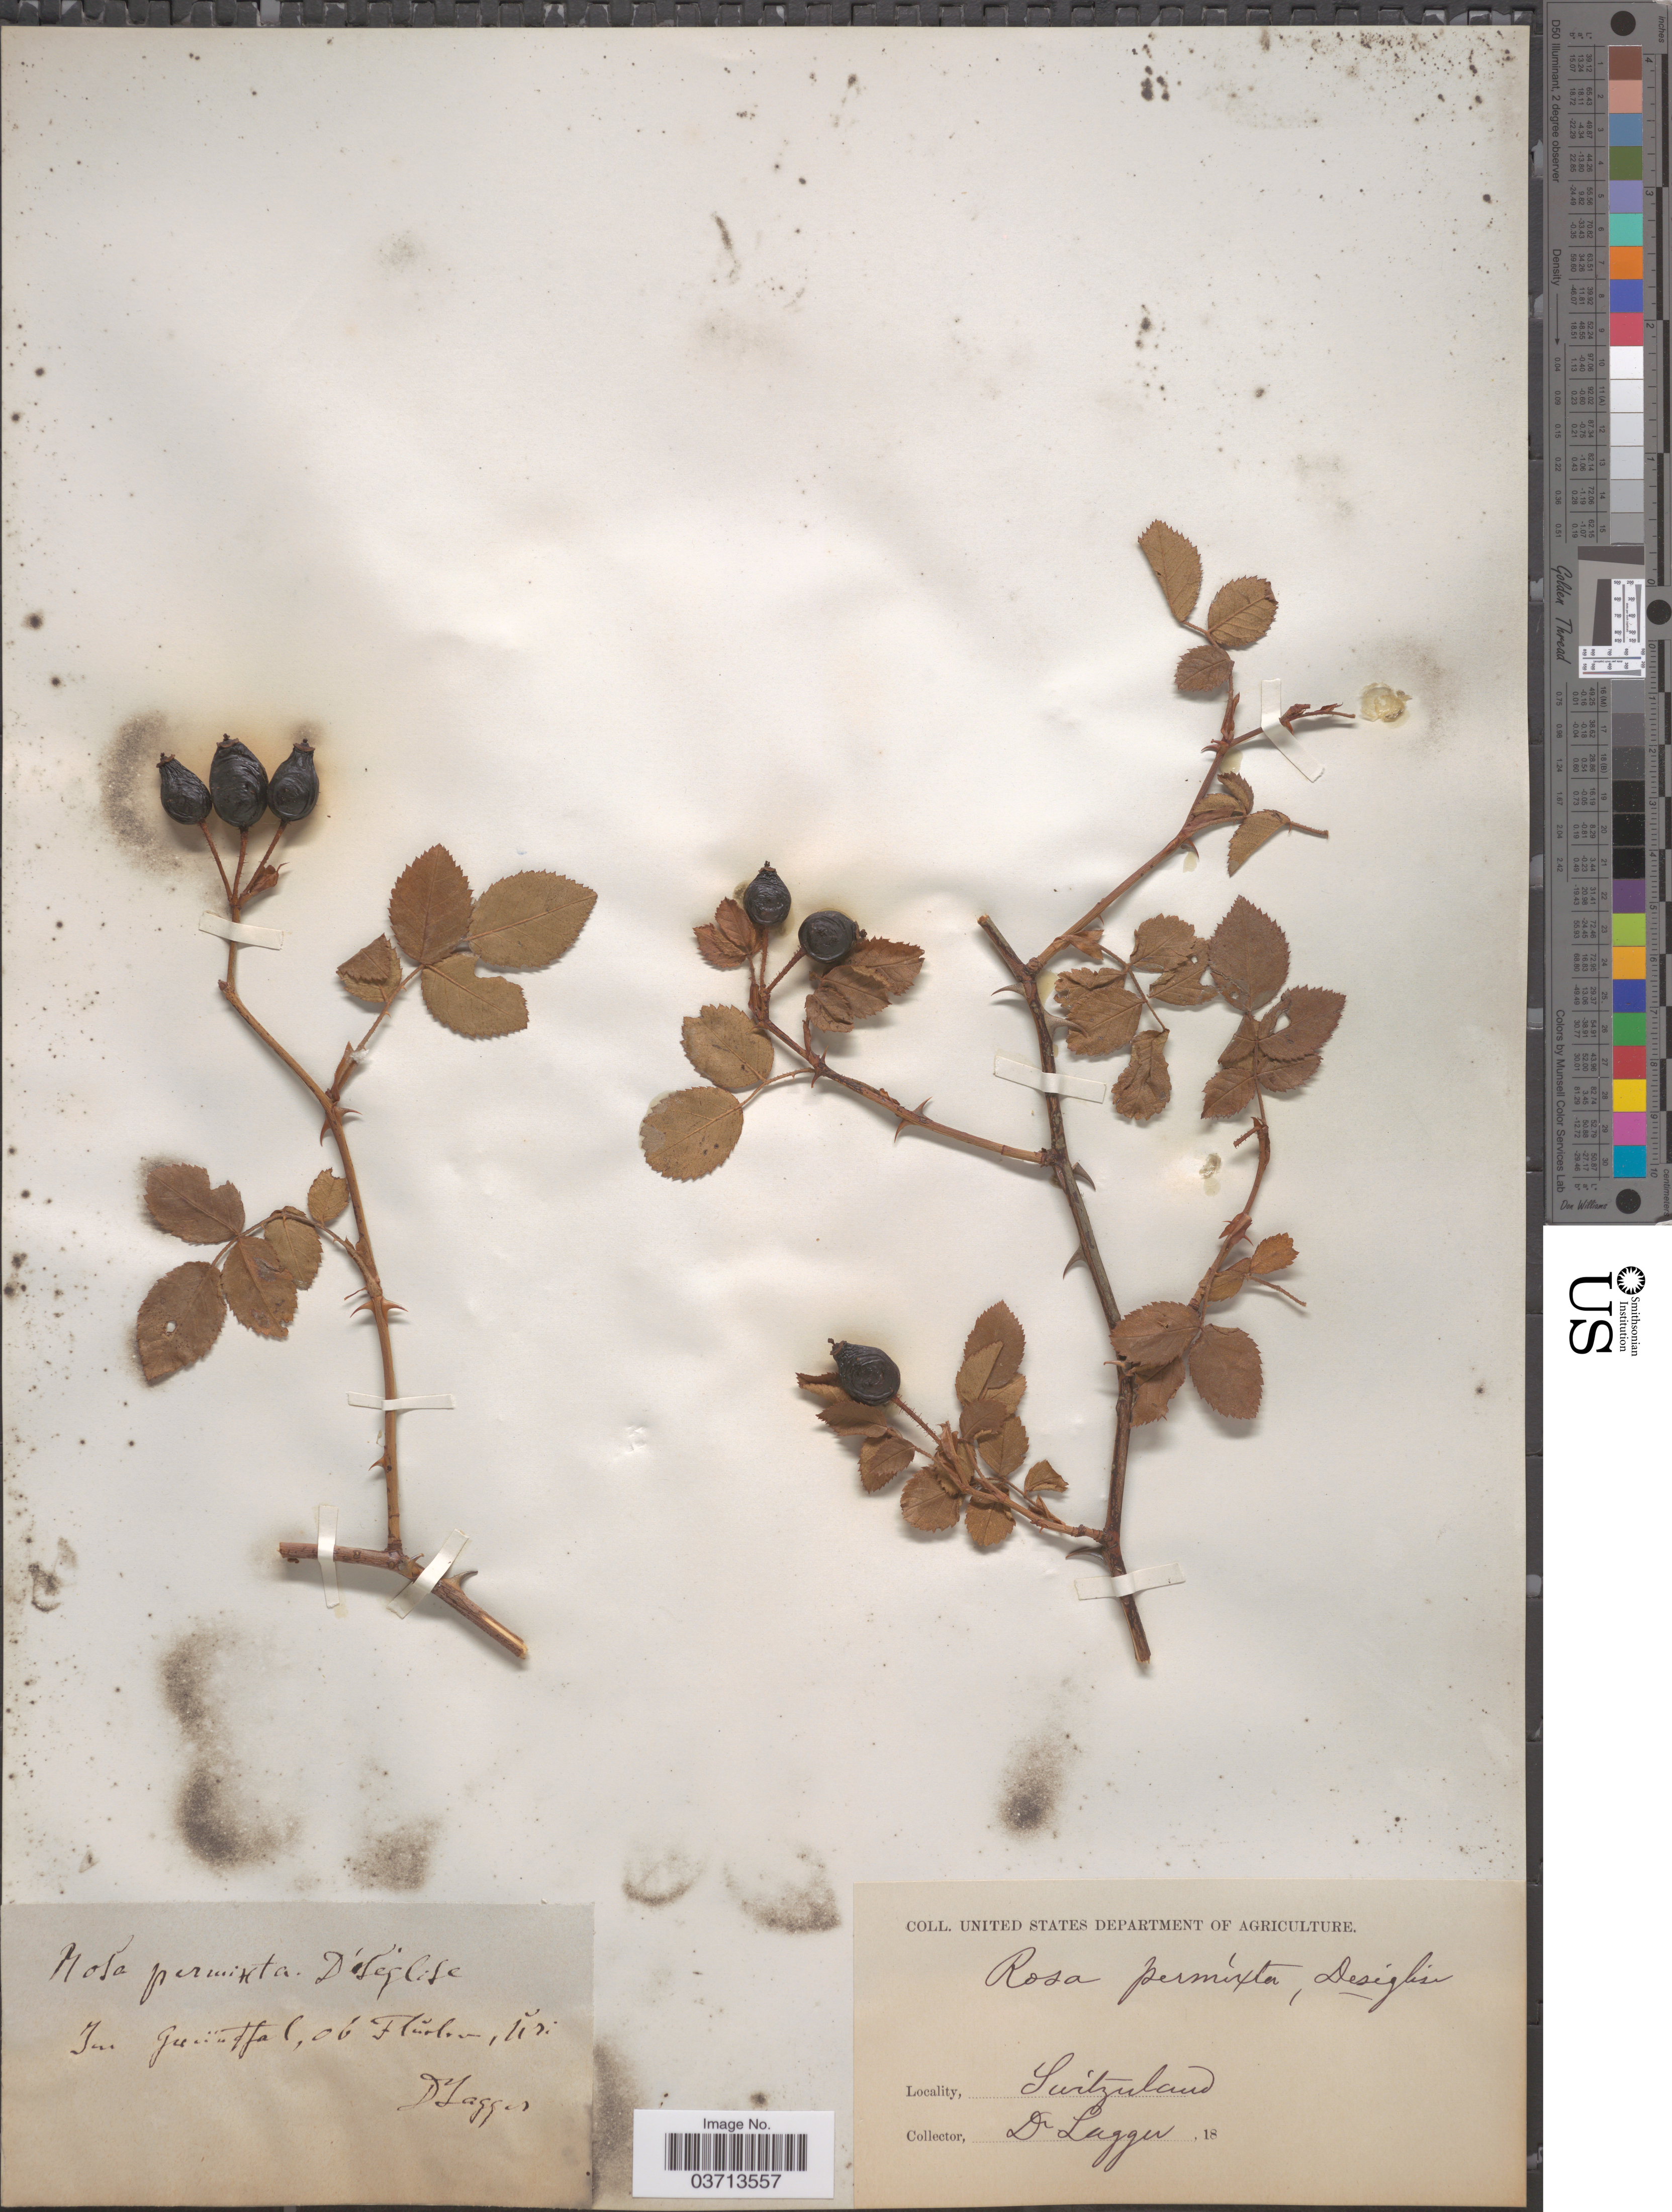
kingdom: Plantae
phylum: Tracheophyta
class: Magnoliopsida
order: Rosales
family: Rosaceae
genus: Rosa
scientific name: Rosa permixta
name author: Déségl.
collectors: F. J. Lagger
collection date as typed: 18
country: Switzerland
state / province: Uri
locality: m Grünenthal, Ob Flüelen